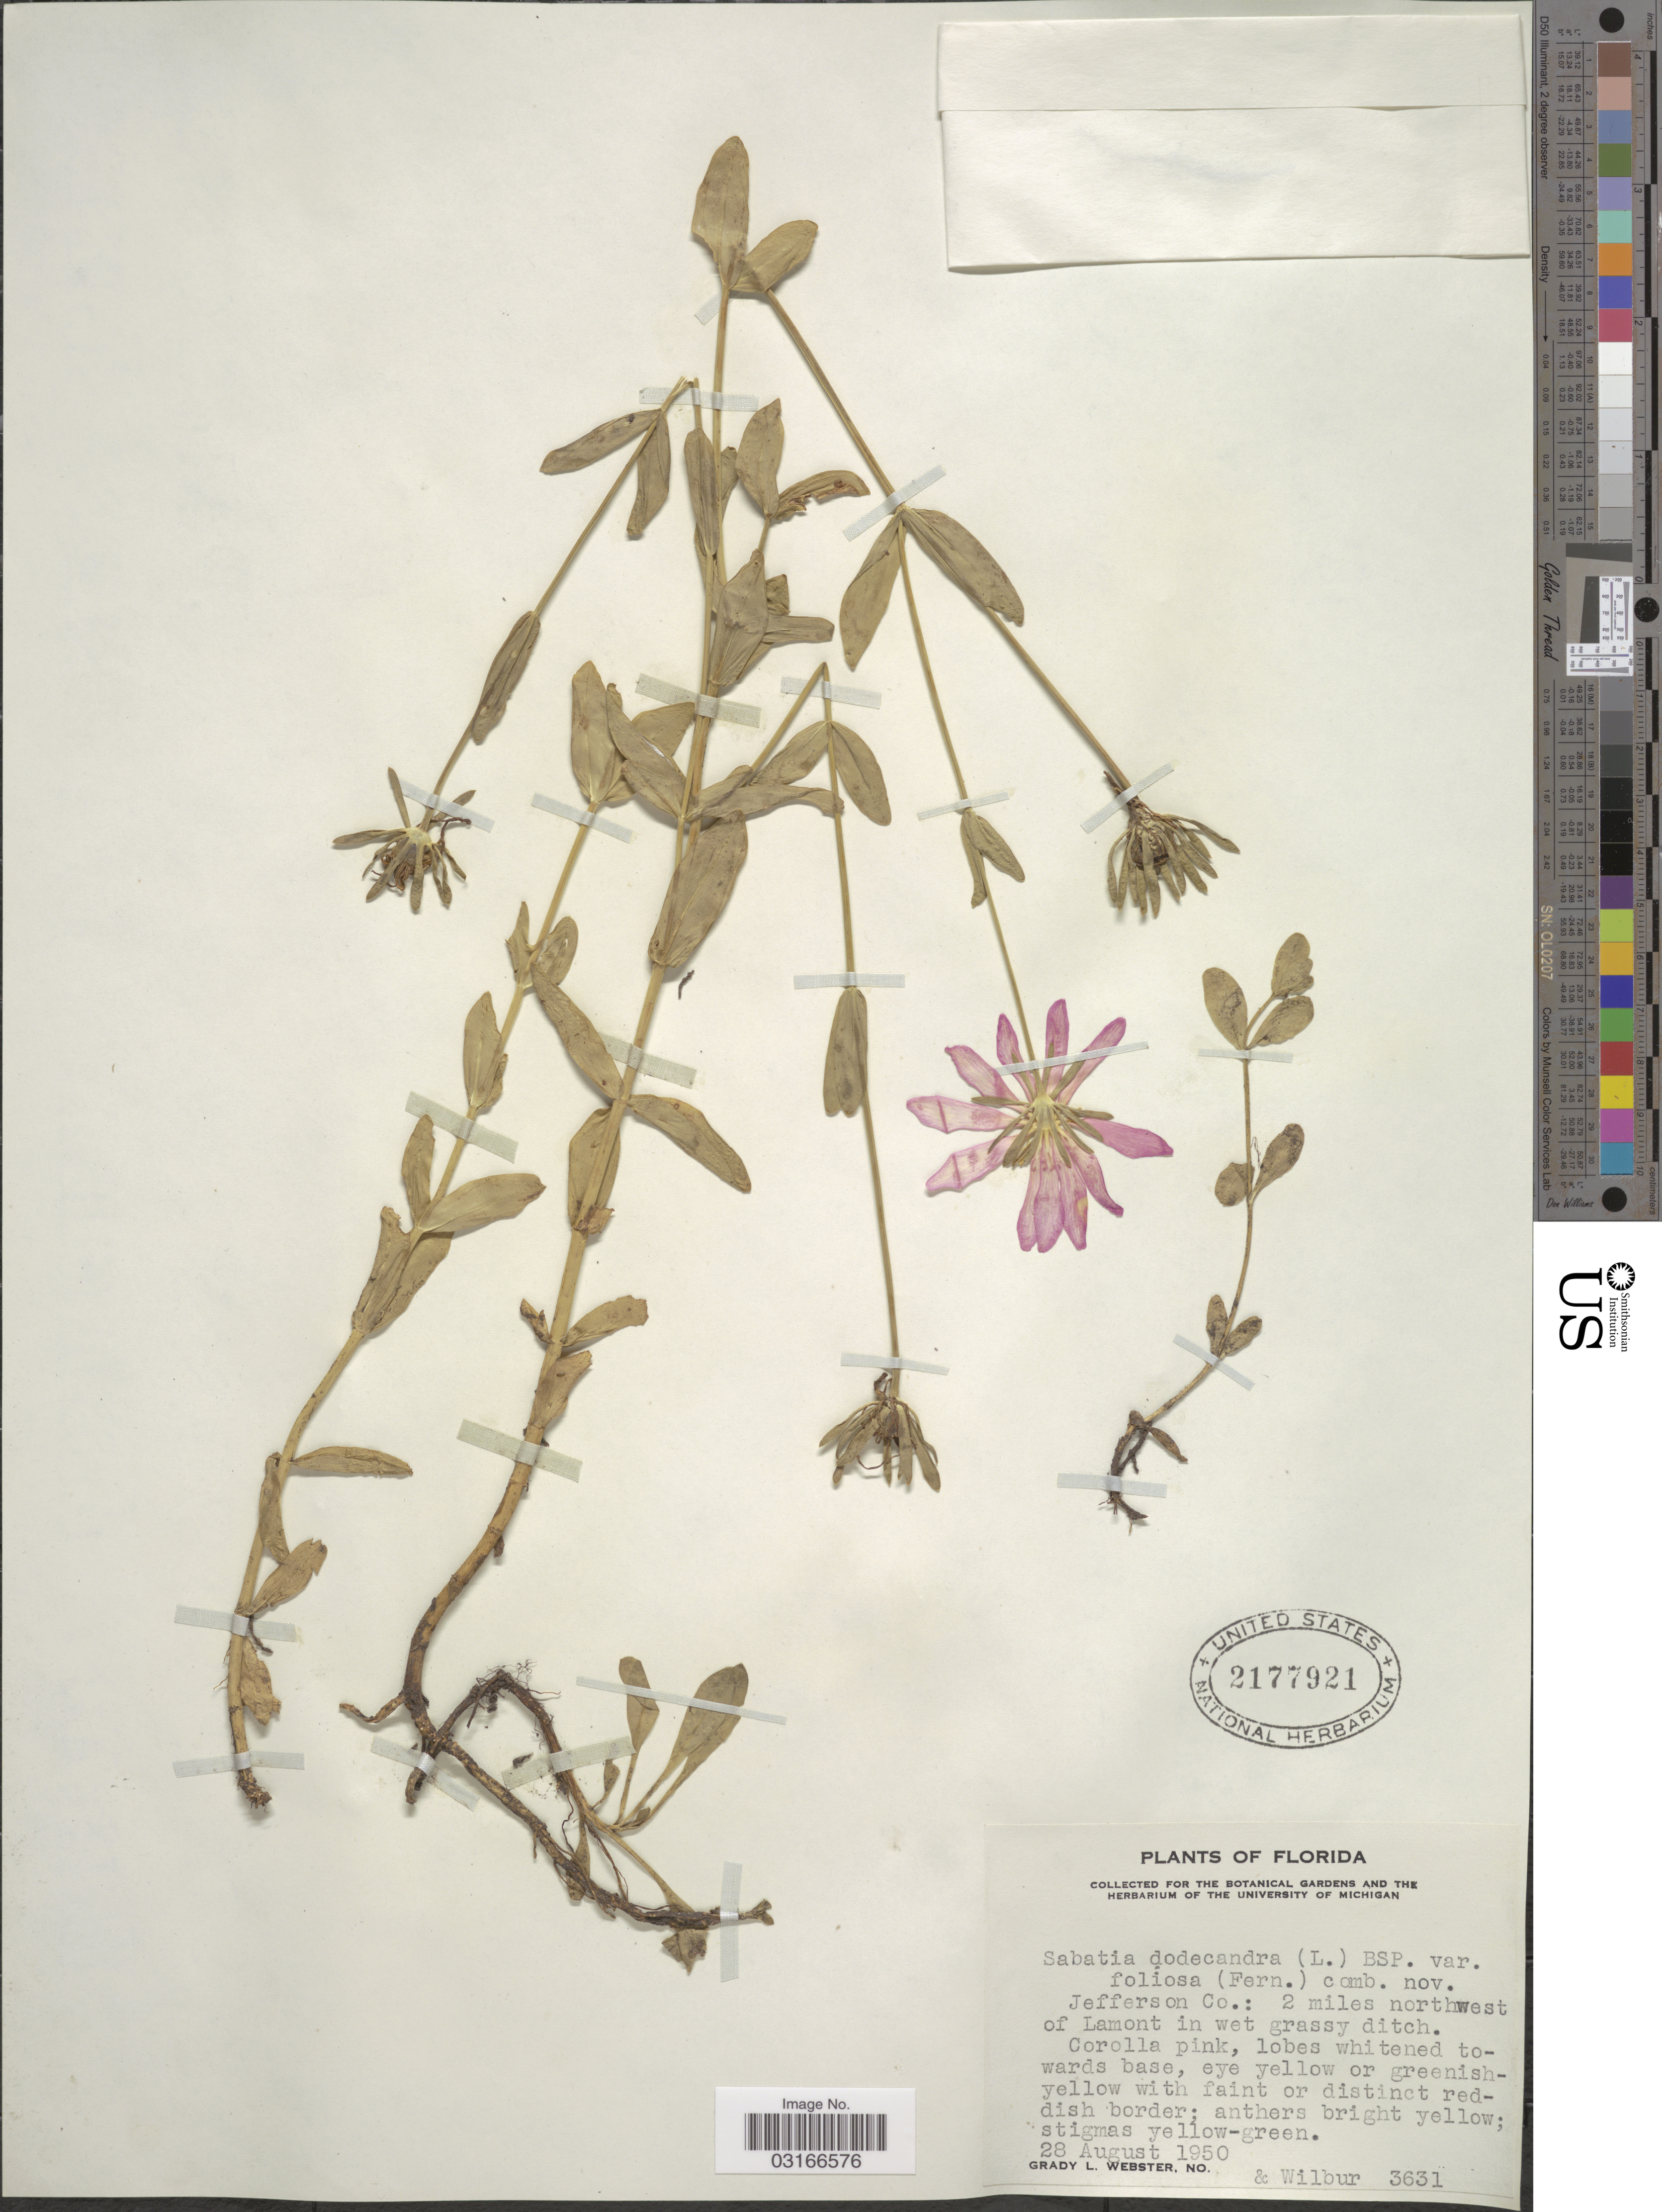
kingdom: Plantae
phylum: Tracheophyta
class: Magnoliopsida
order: Gentianales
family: Gentianaceae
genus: Sabatia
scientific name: Sabatia dodecandra var. foliosa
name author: (Fernald) Wilbur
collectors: G. L. Webster & Wilbur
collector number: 3631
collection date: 1950-08-28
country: United States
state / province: Florida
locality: Jefferson Co.: 2 miles northwest of Lamont in wet grassy ditch.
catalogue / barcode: US 2177921